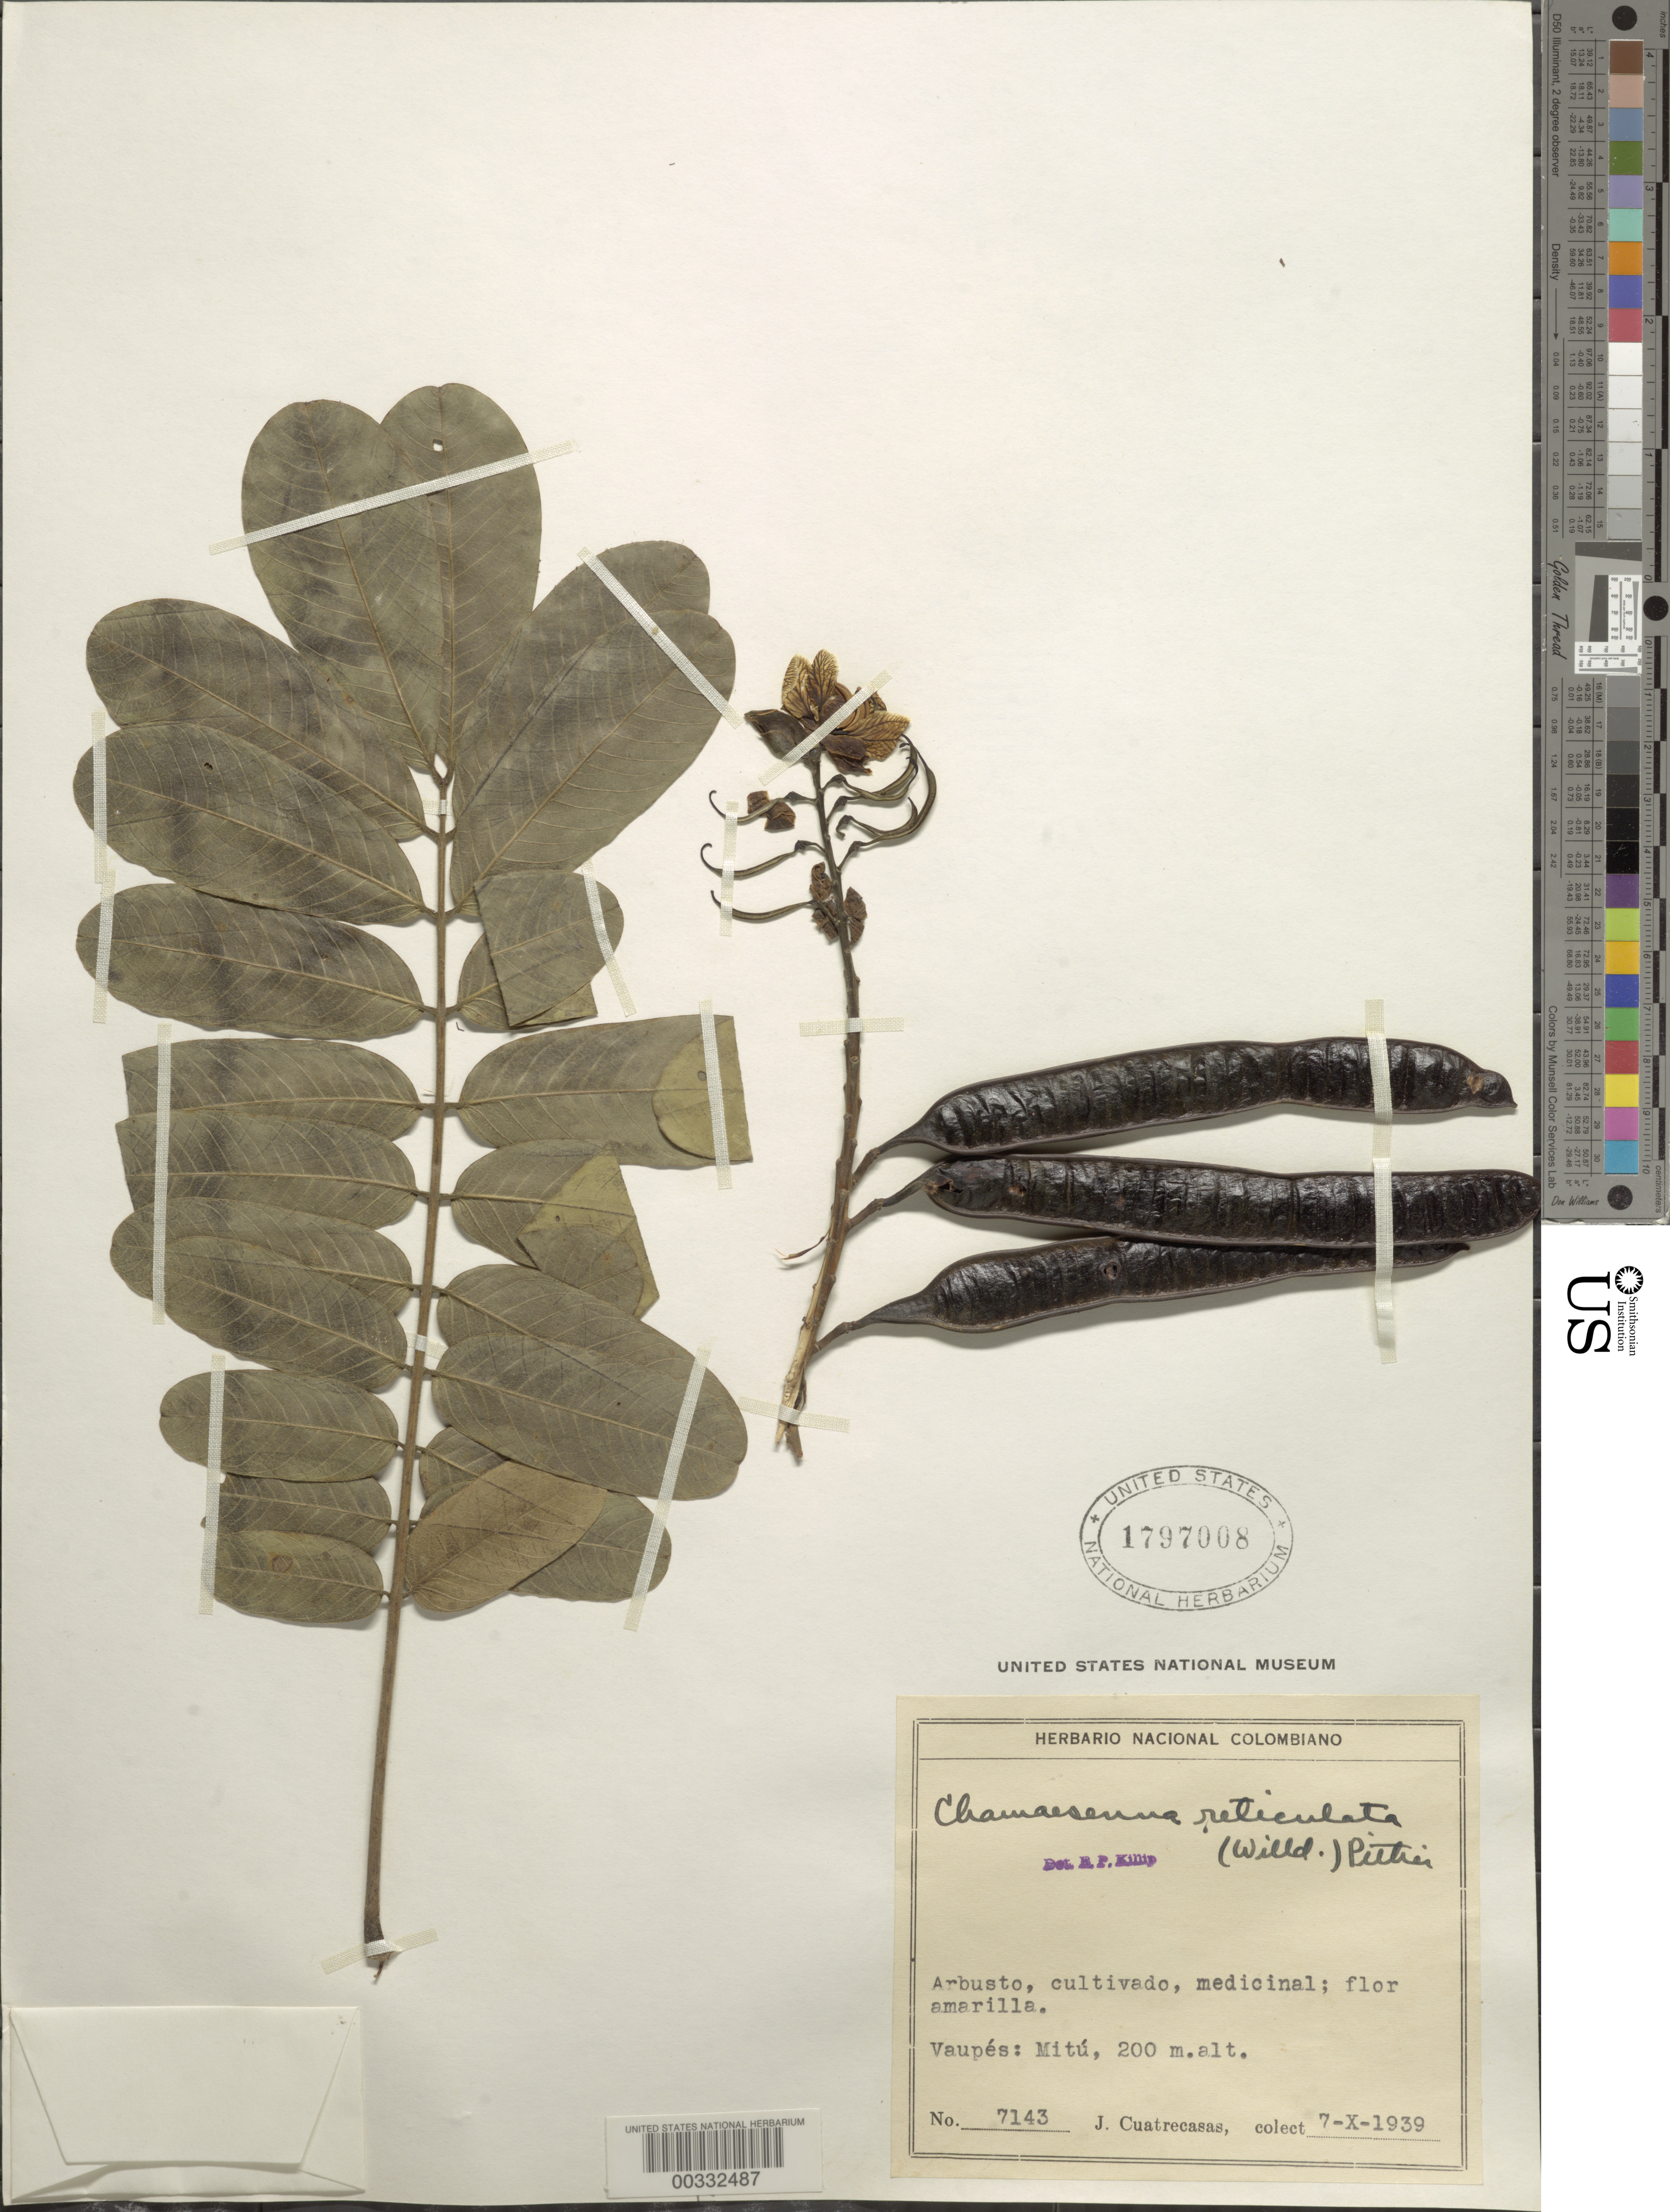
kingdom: Plantae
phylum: Tracheophyta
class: Magnoliopsida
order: Fabales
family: Fabaceae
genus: Senna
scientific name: Senna reticulata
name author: (Willd.) H.S. Irwin & Barneby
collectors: J. Cuatrecasas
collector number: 7143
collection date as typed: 07 Oct 1939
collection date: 1939-10-07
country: Colombia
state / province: Vaupés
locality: Mitu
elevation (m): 200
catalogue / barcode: US 1797008